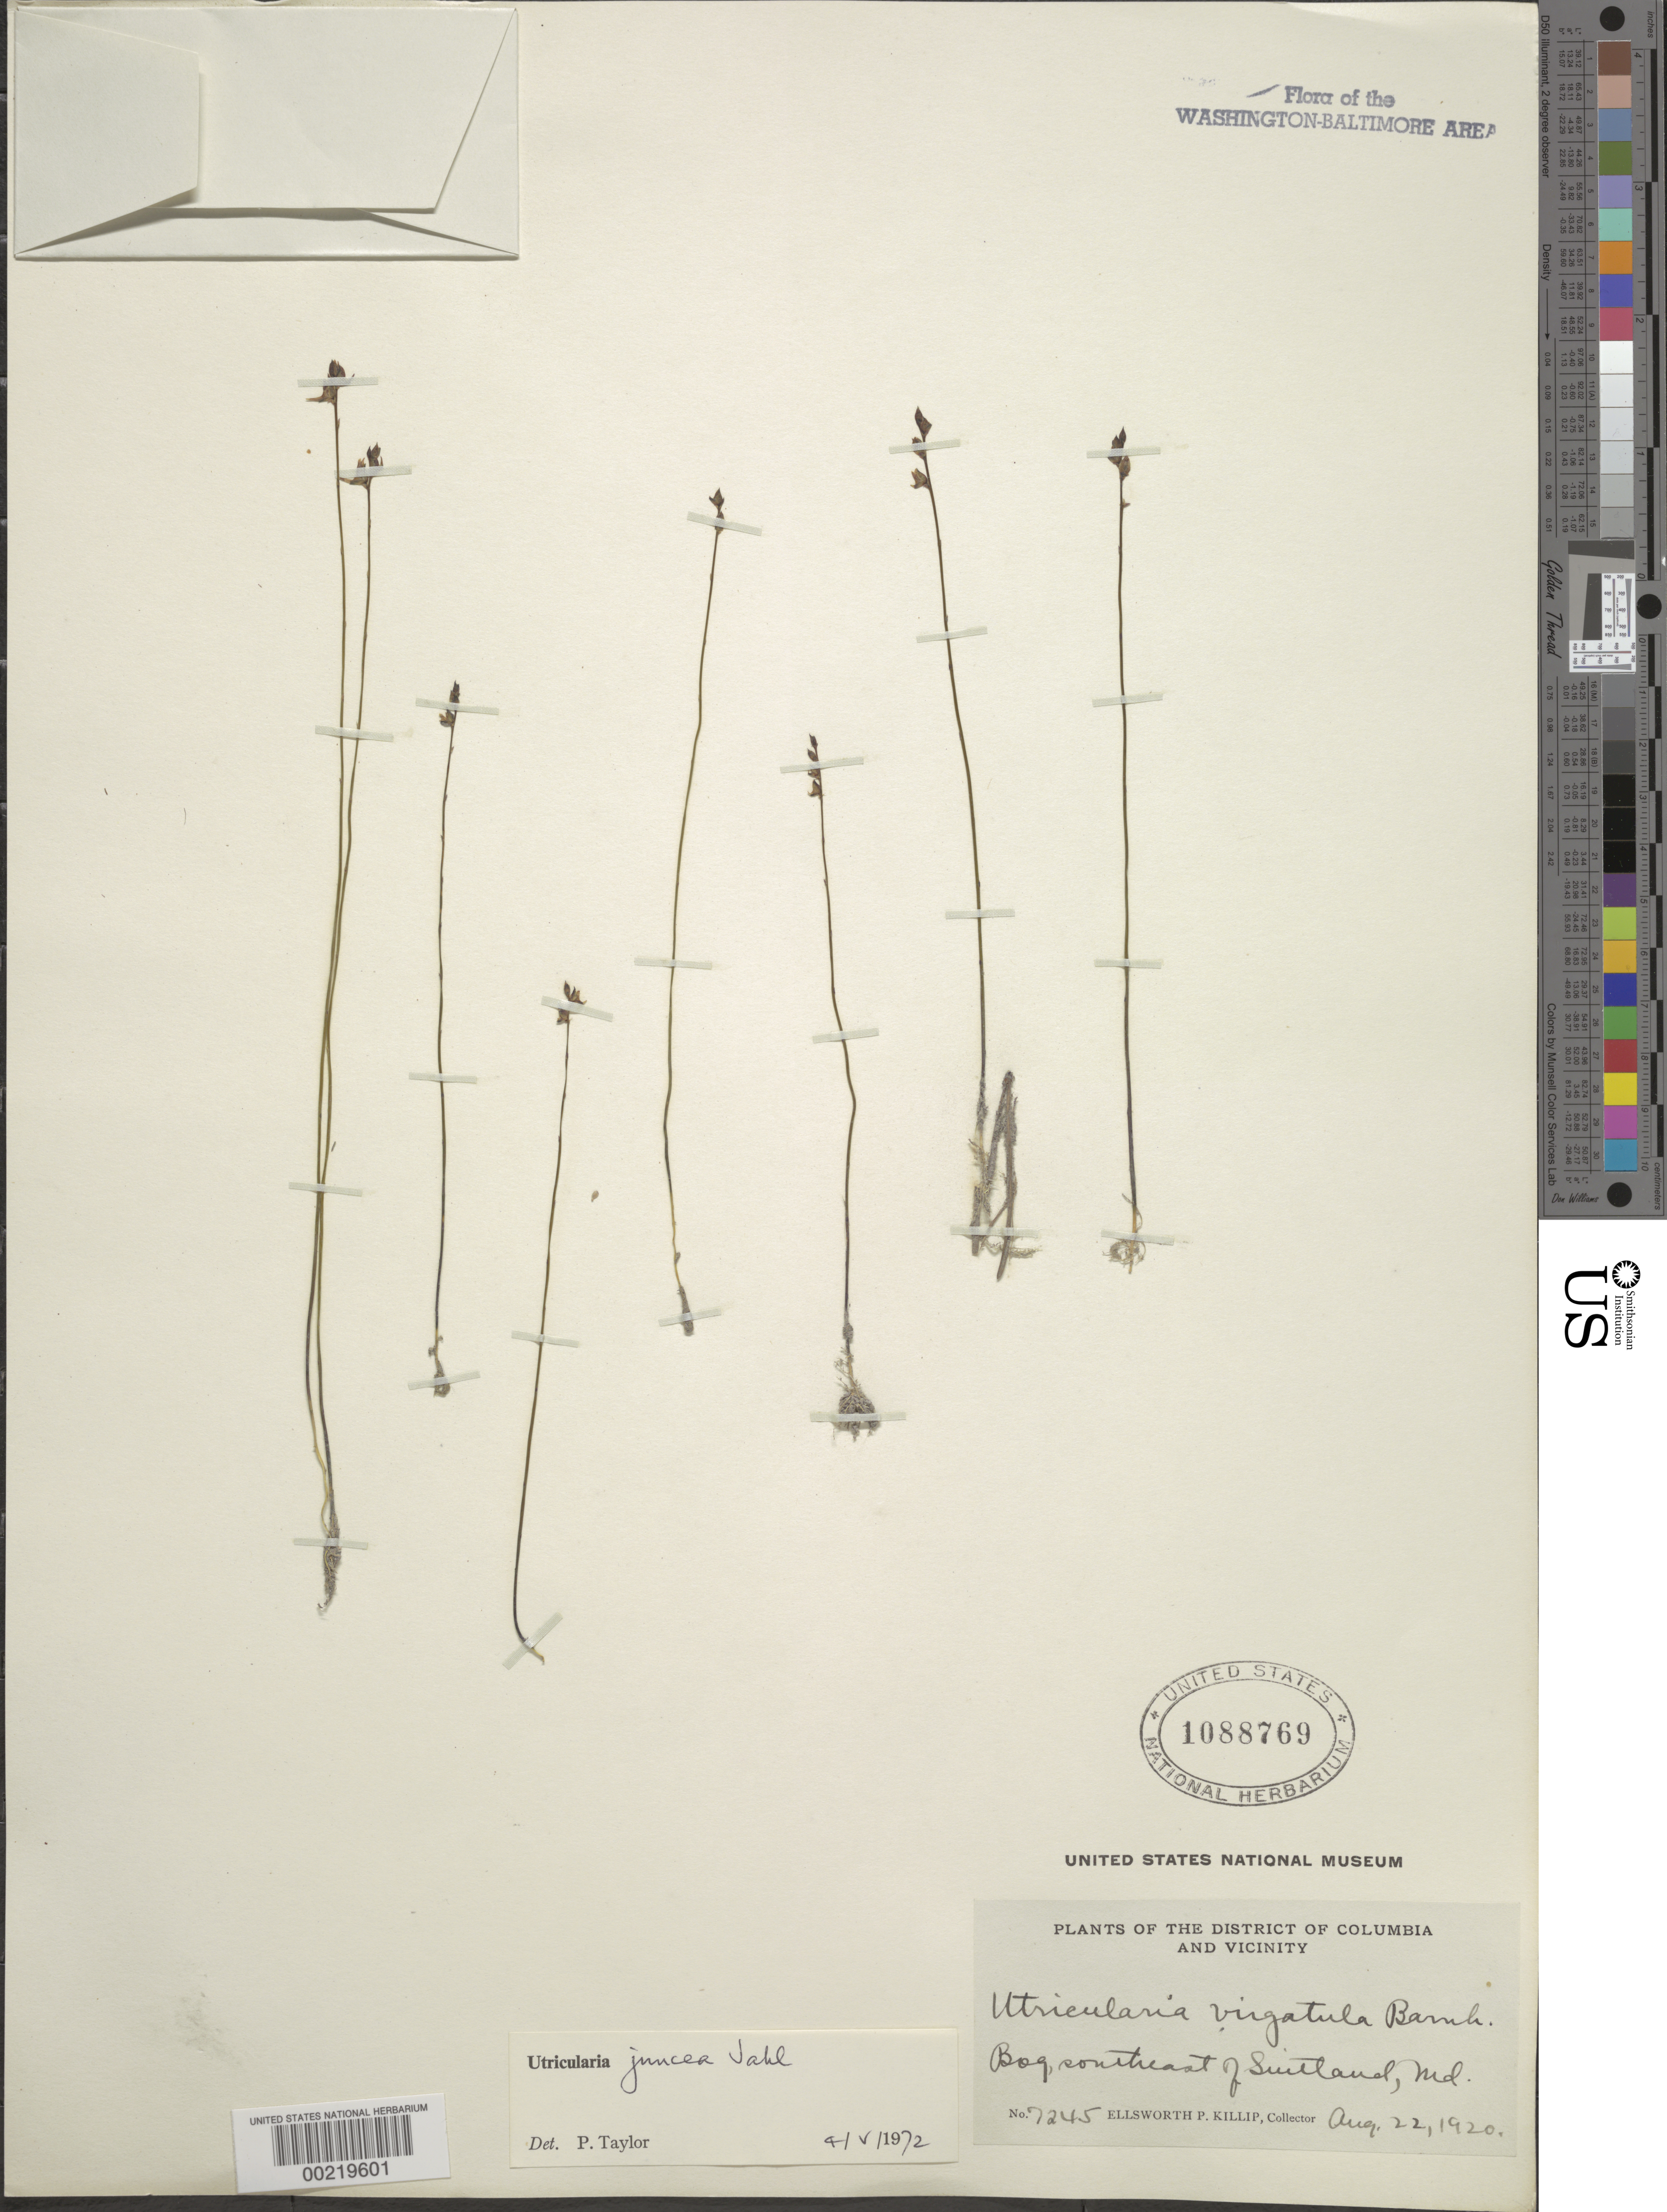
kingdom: Plantae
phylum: Tracheophyta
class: Magnoliopsida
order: Lamiales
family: Lentibulariaceae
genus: Utricularia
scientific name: Utricularia juncea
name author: Vahl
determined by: Taylor, P. G.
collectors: E. P. Killip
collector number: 7245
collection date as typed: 22 Aug 1920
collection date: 1920-08-22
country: United States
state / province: Maryland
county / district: Prince George's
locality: SE of Suitland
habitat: Bog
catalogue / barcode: US 1088769